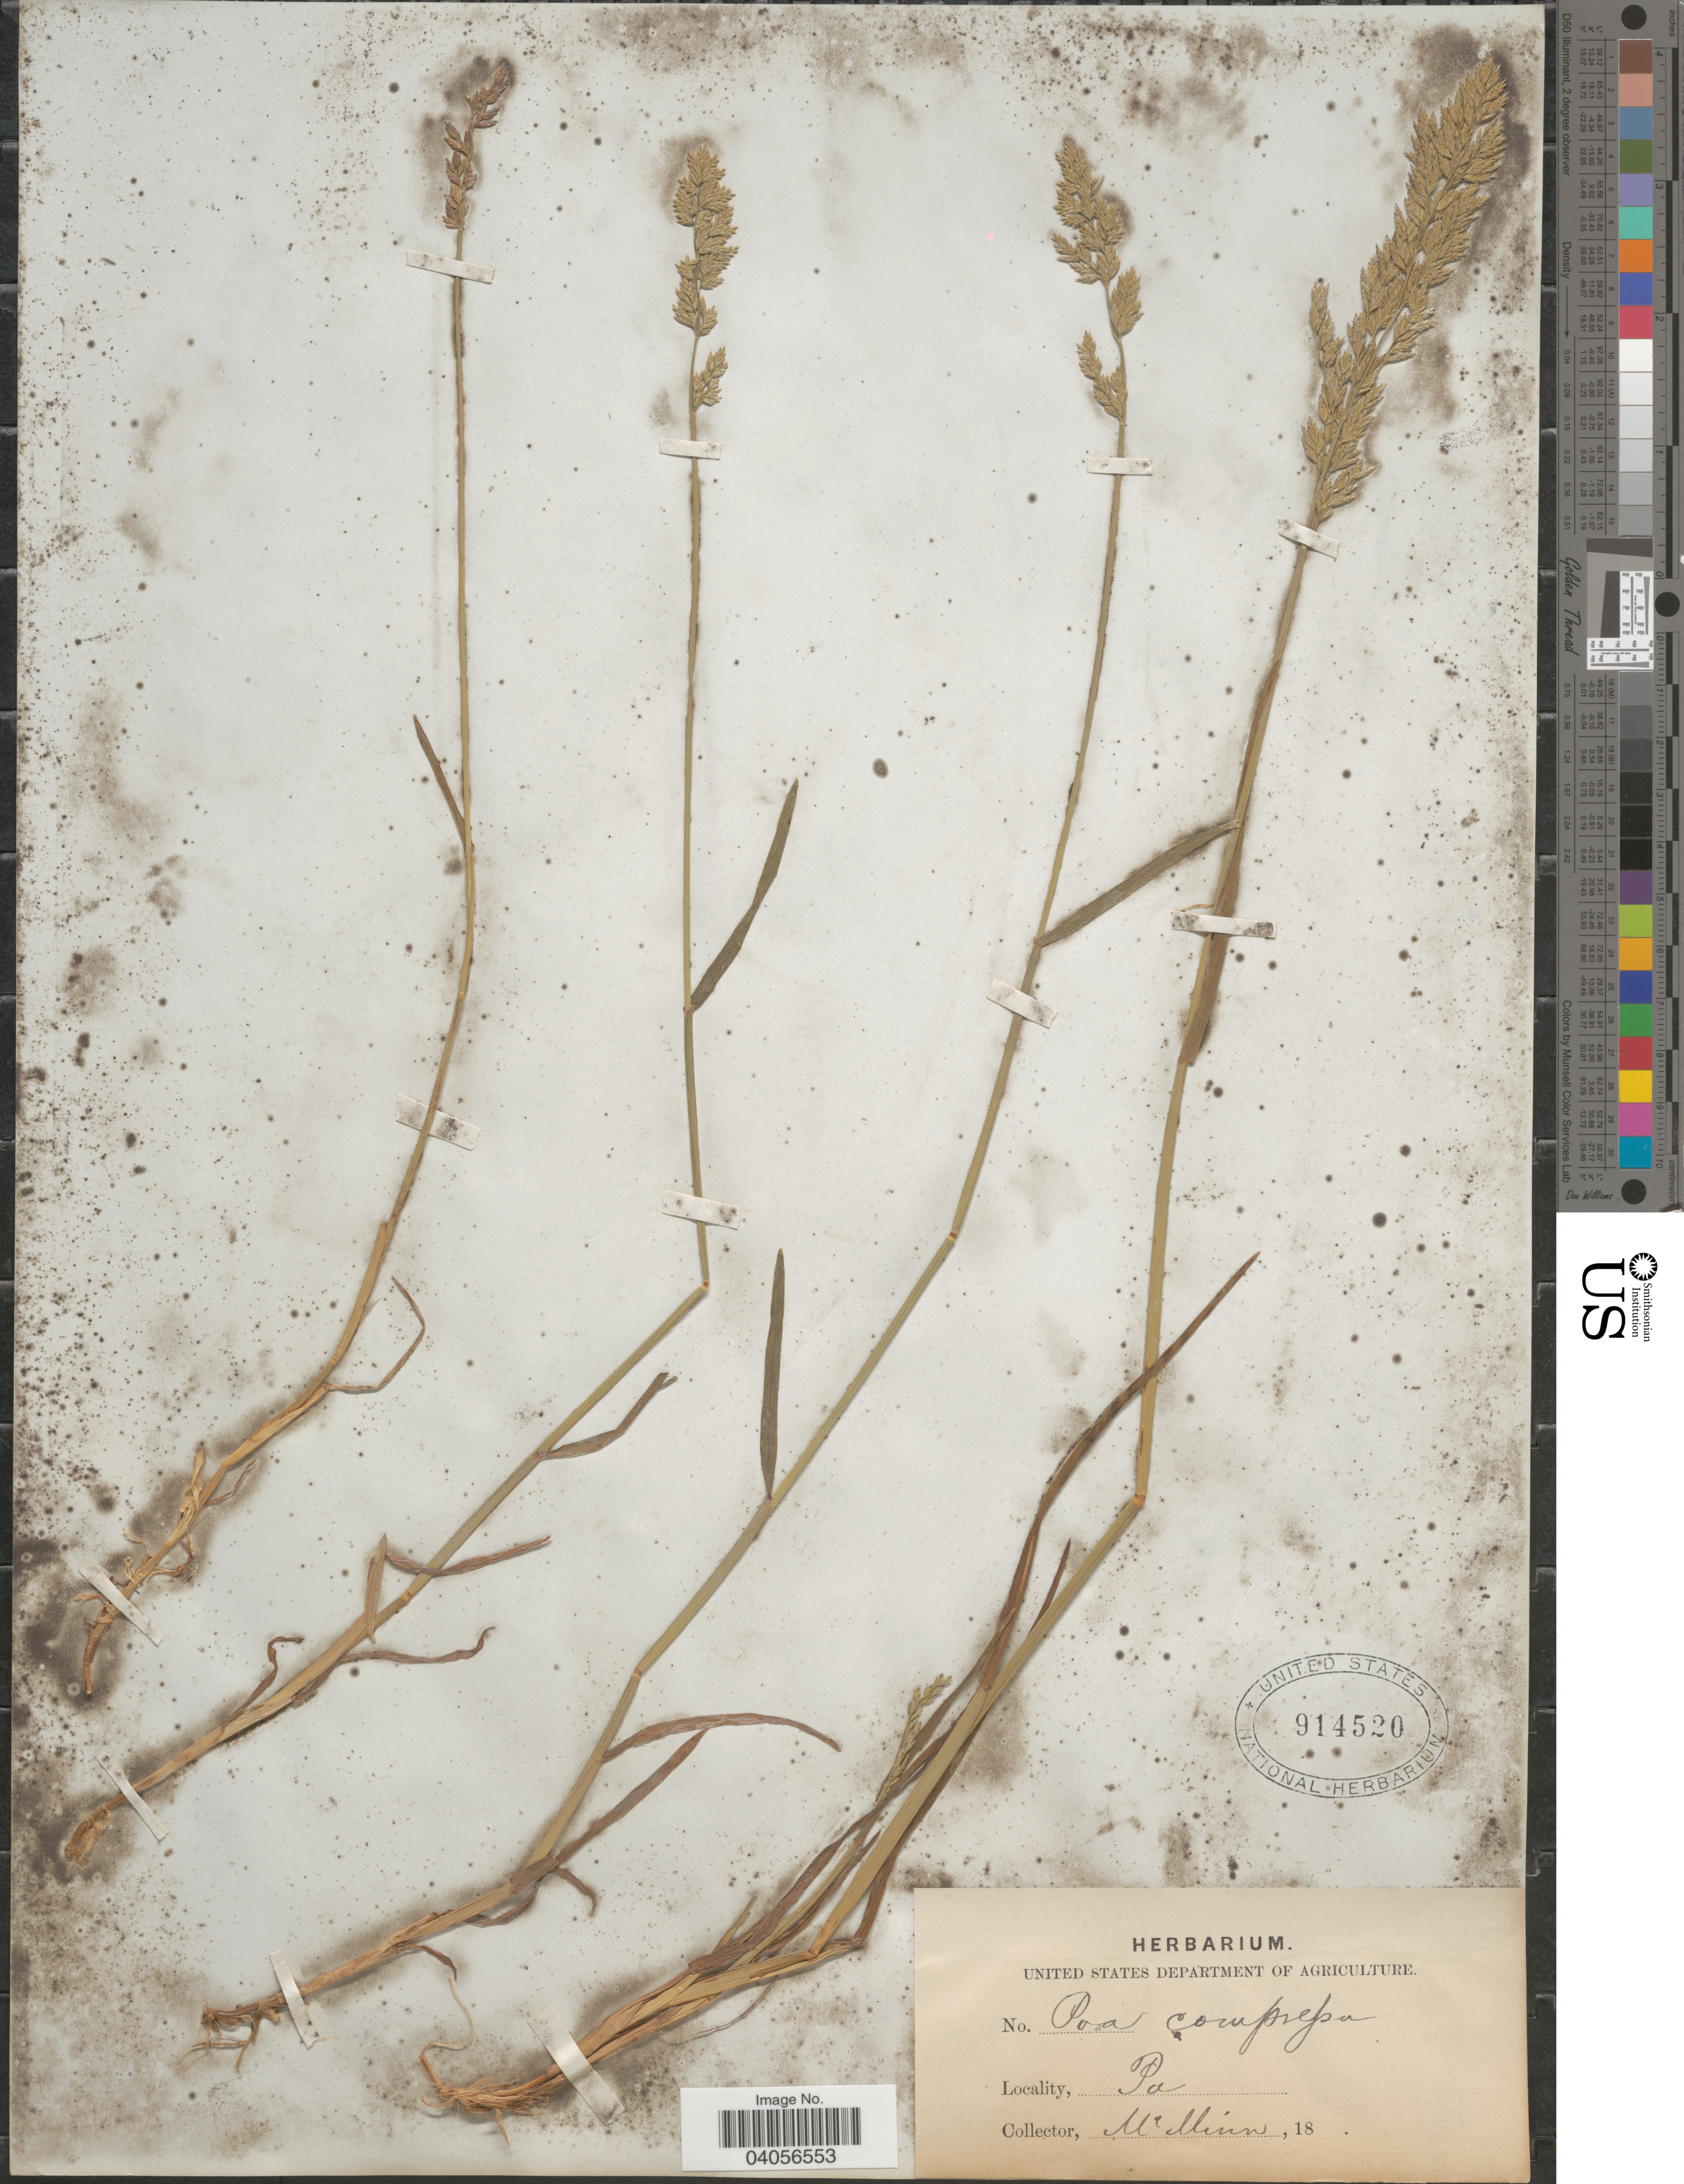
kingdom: Plantae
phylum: Tracheophyta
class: Liliopsida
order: Poales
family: Poaceae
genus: Poa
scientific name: Poa compressa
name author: L.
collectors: McMinn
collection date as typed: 18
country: United States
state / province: Pennsylvania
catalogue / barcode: US 914520